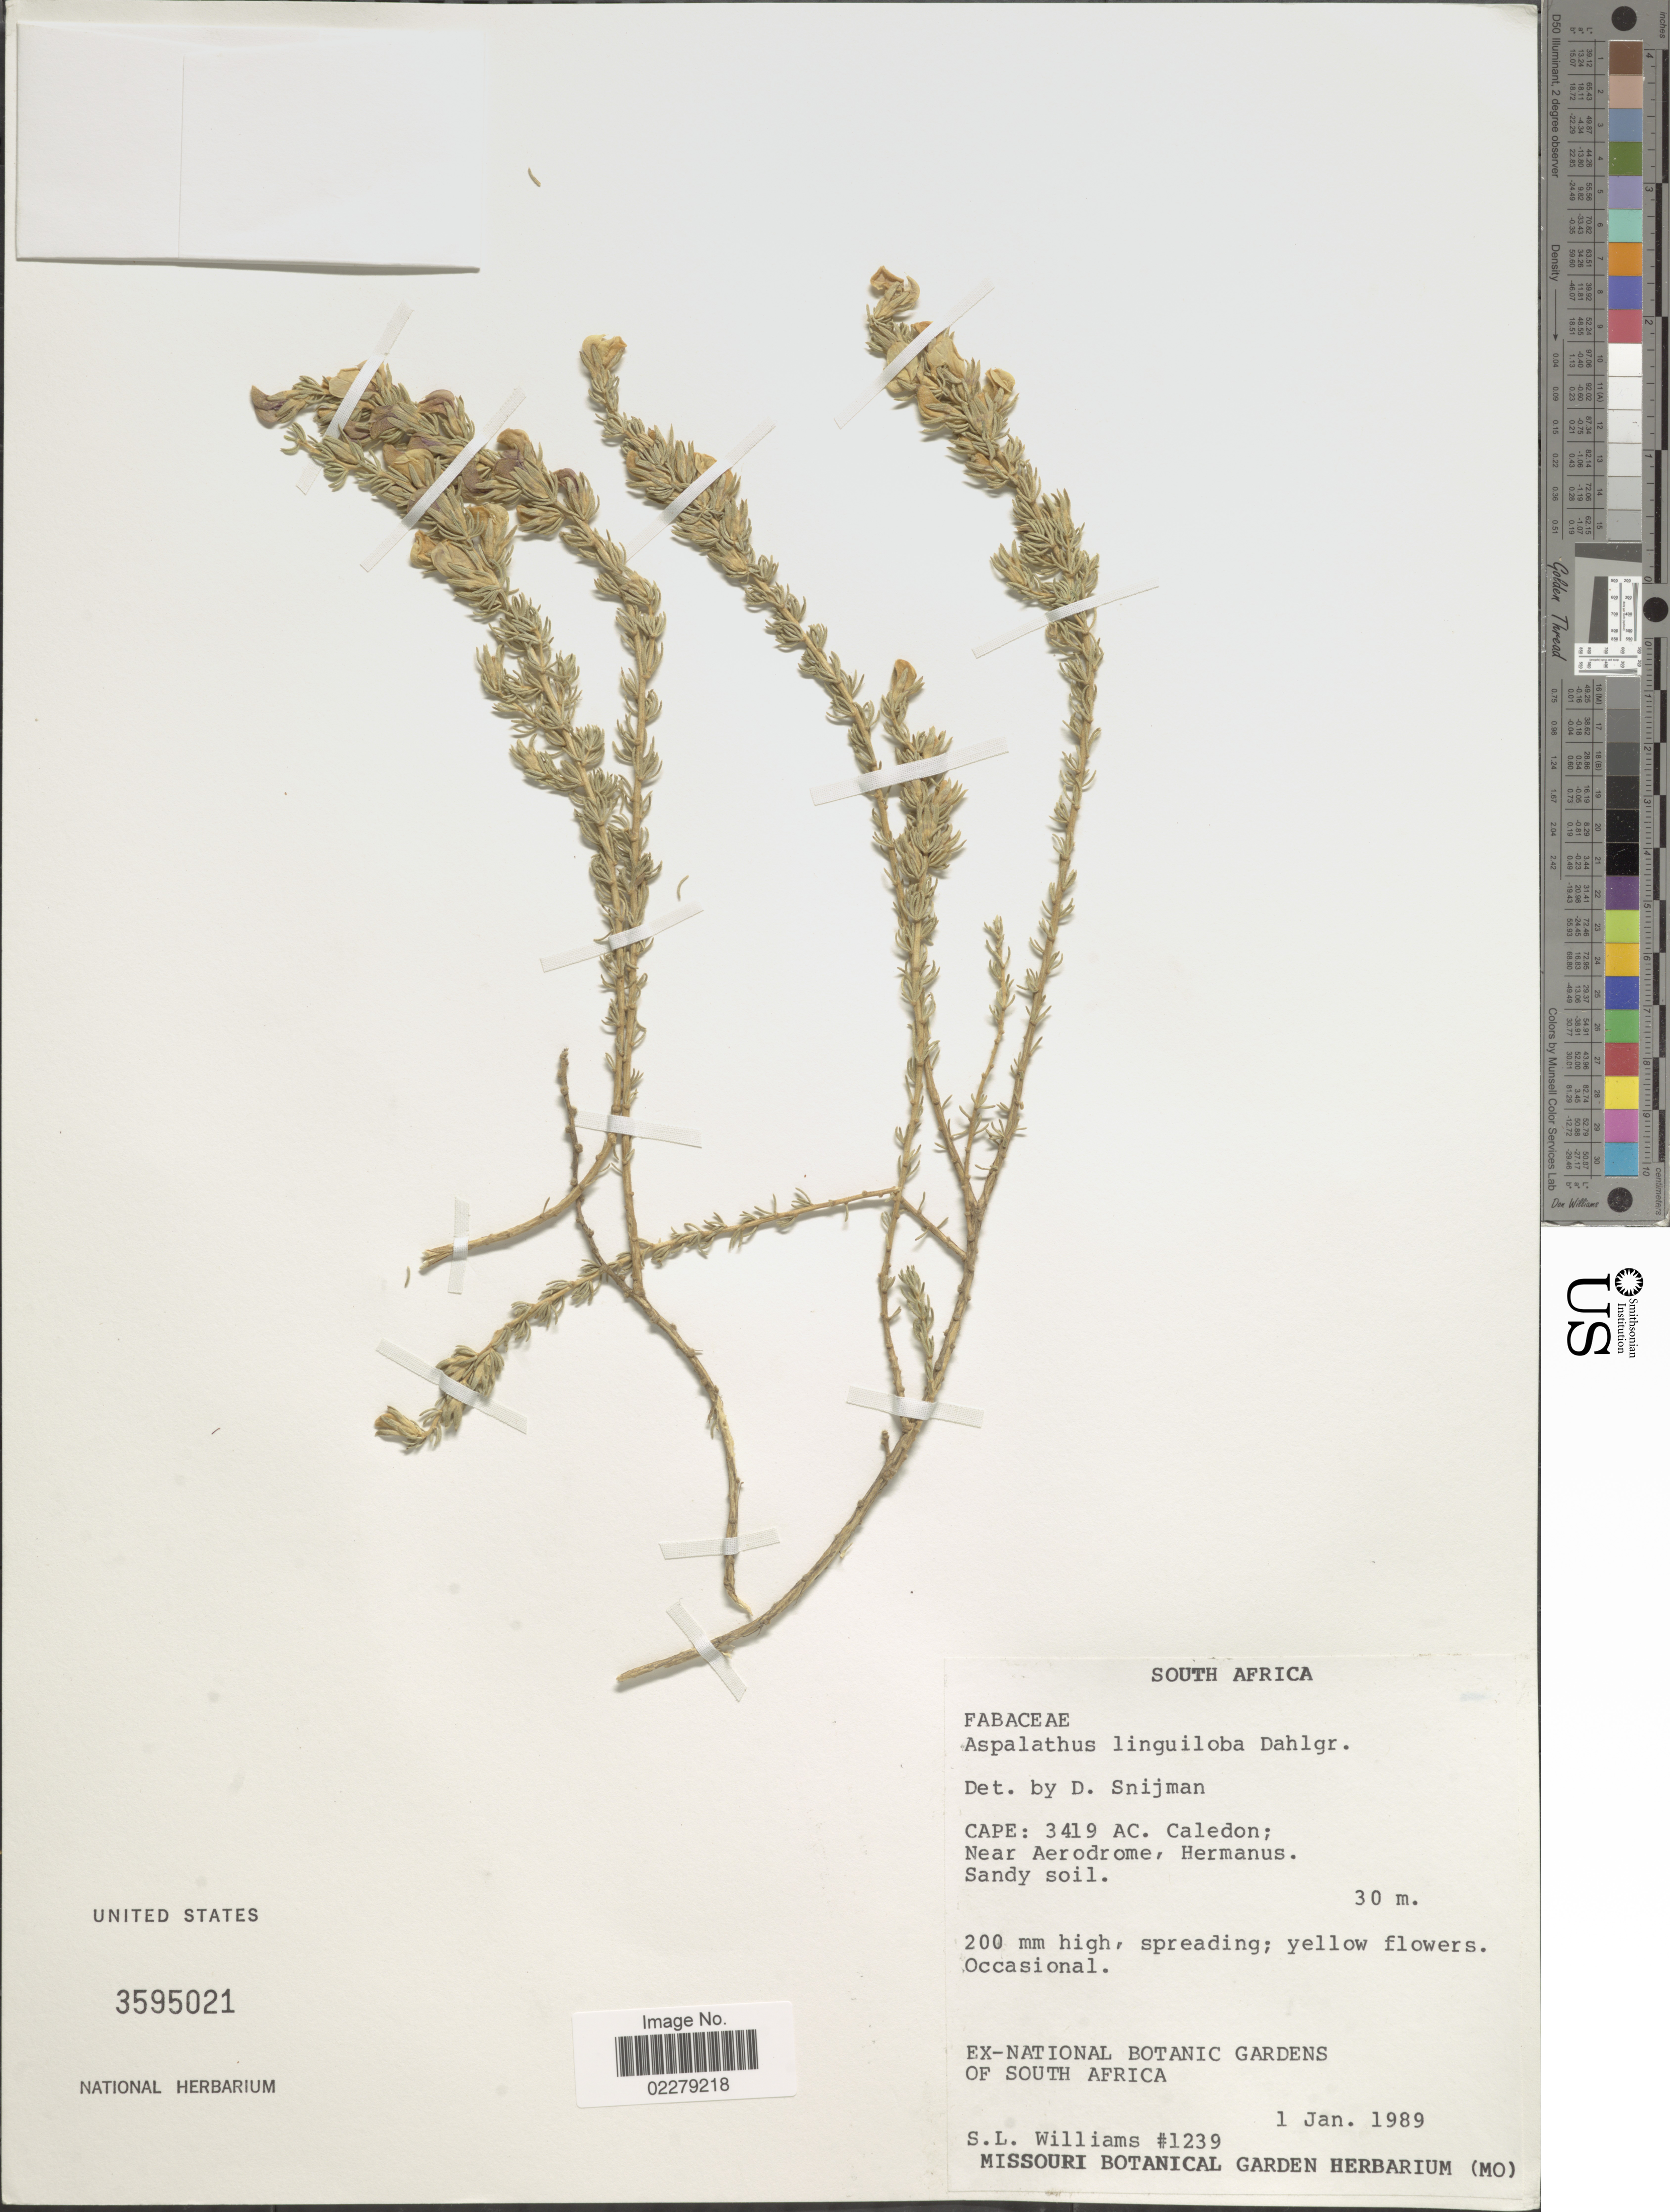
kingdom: Plantae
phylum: Tracheophyta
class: Magnoliopsida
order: Fabales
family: Fabaceae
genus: Aspalathus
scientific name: Aspalathus linguiloba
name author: R. Dahlgren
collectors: S. L. Williams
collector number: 1239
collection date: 1989-01-01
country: South Africa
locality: Cape: 3419 AC. Caledon; Near Aerodrome, Hermanus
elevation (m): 30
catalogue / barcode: US 3595021